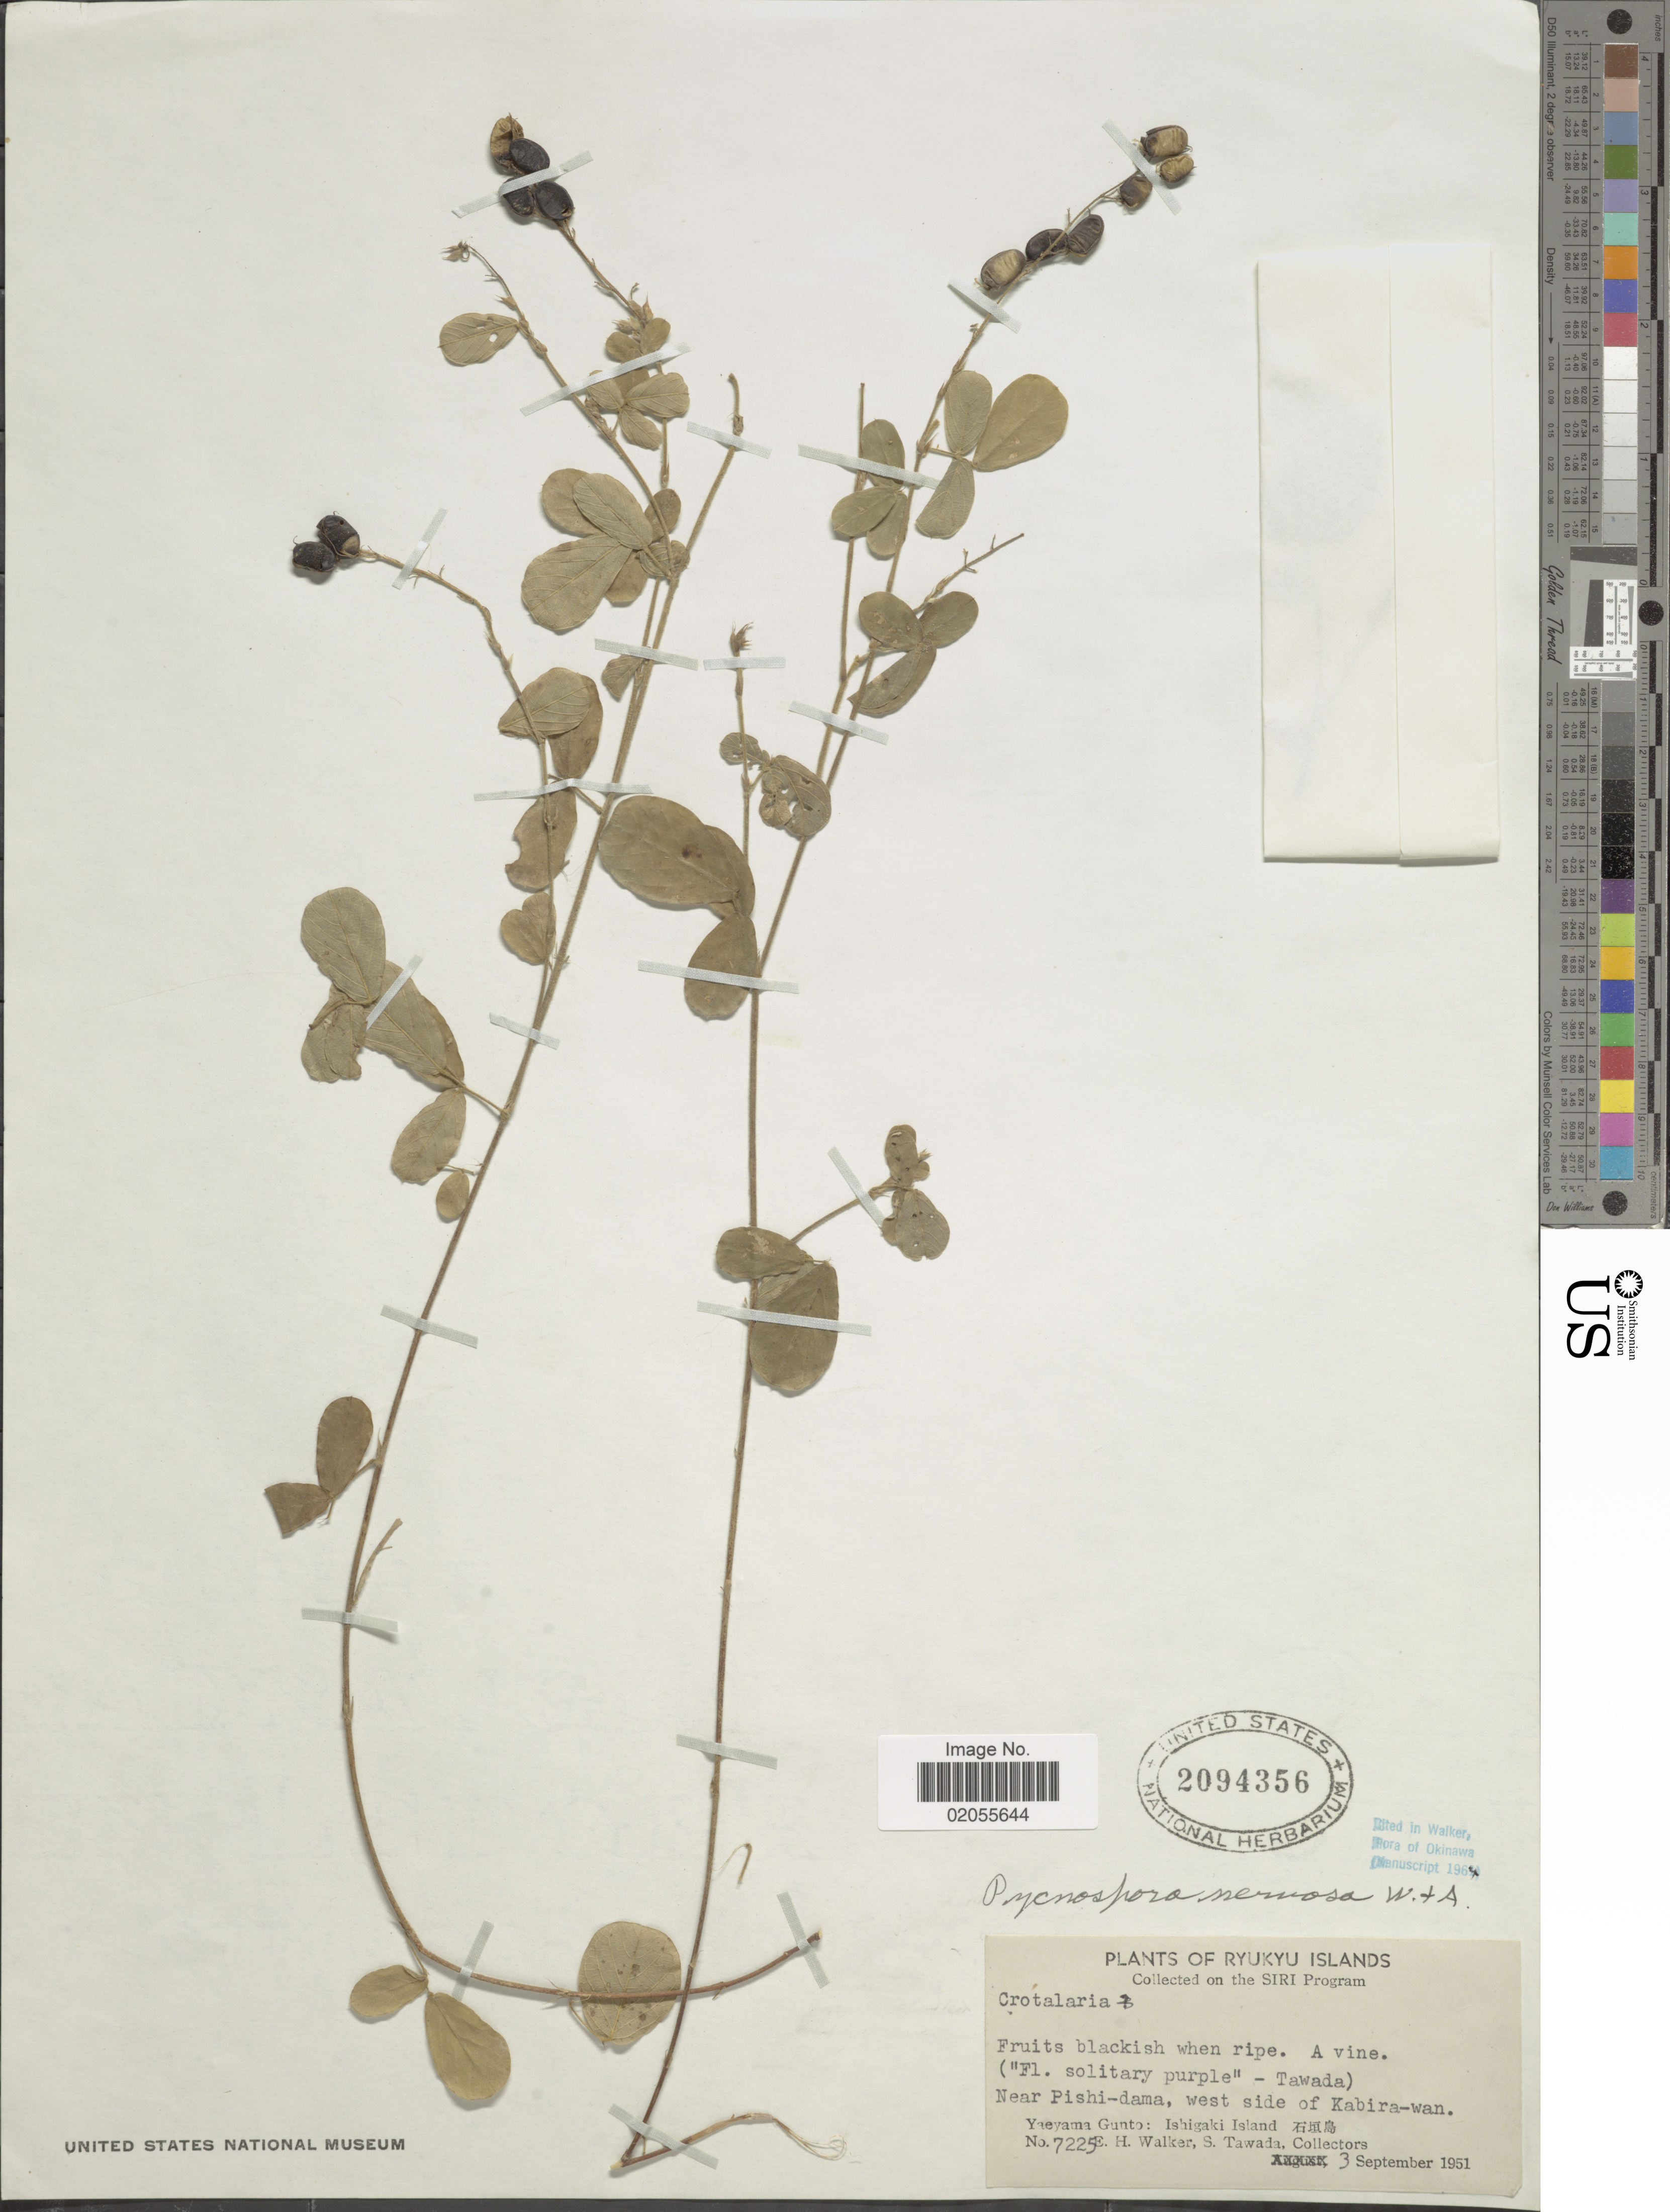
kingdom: Plantae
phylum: Tracheophyta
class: Magnoliopsida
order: Fabales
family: Fabaceae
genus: Pycnospora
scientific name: Pycnospora lutescens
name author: (Poir.) Schindl.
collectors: H. Walker & S. Tawada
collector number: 7225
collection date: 1951-09-03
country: Japan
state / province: Okinawa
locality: Ryukyu islands, Yaeyama Gunto: Ishigaki Island, Near Pishi-dama, west side of Kabira-wan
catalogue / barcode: US 2094356